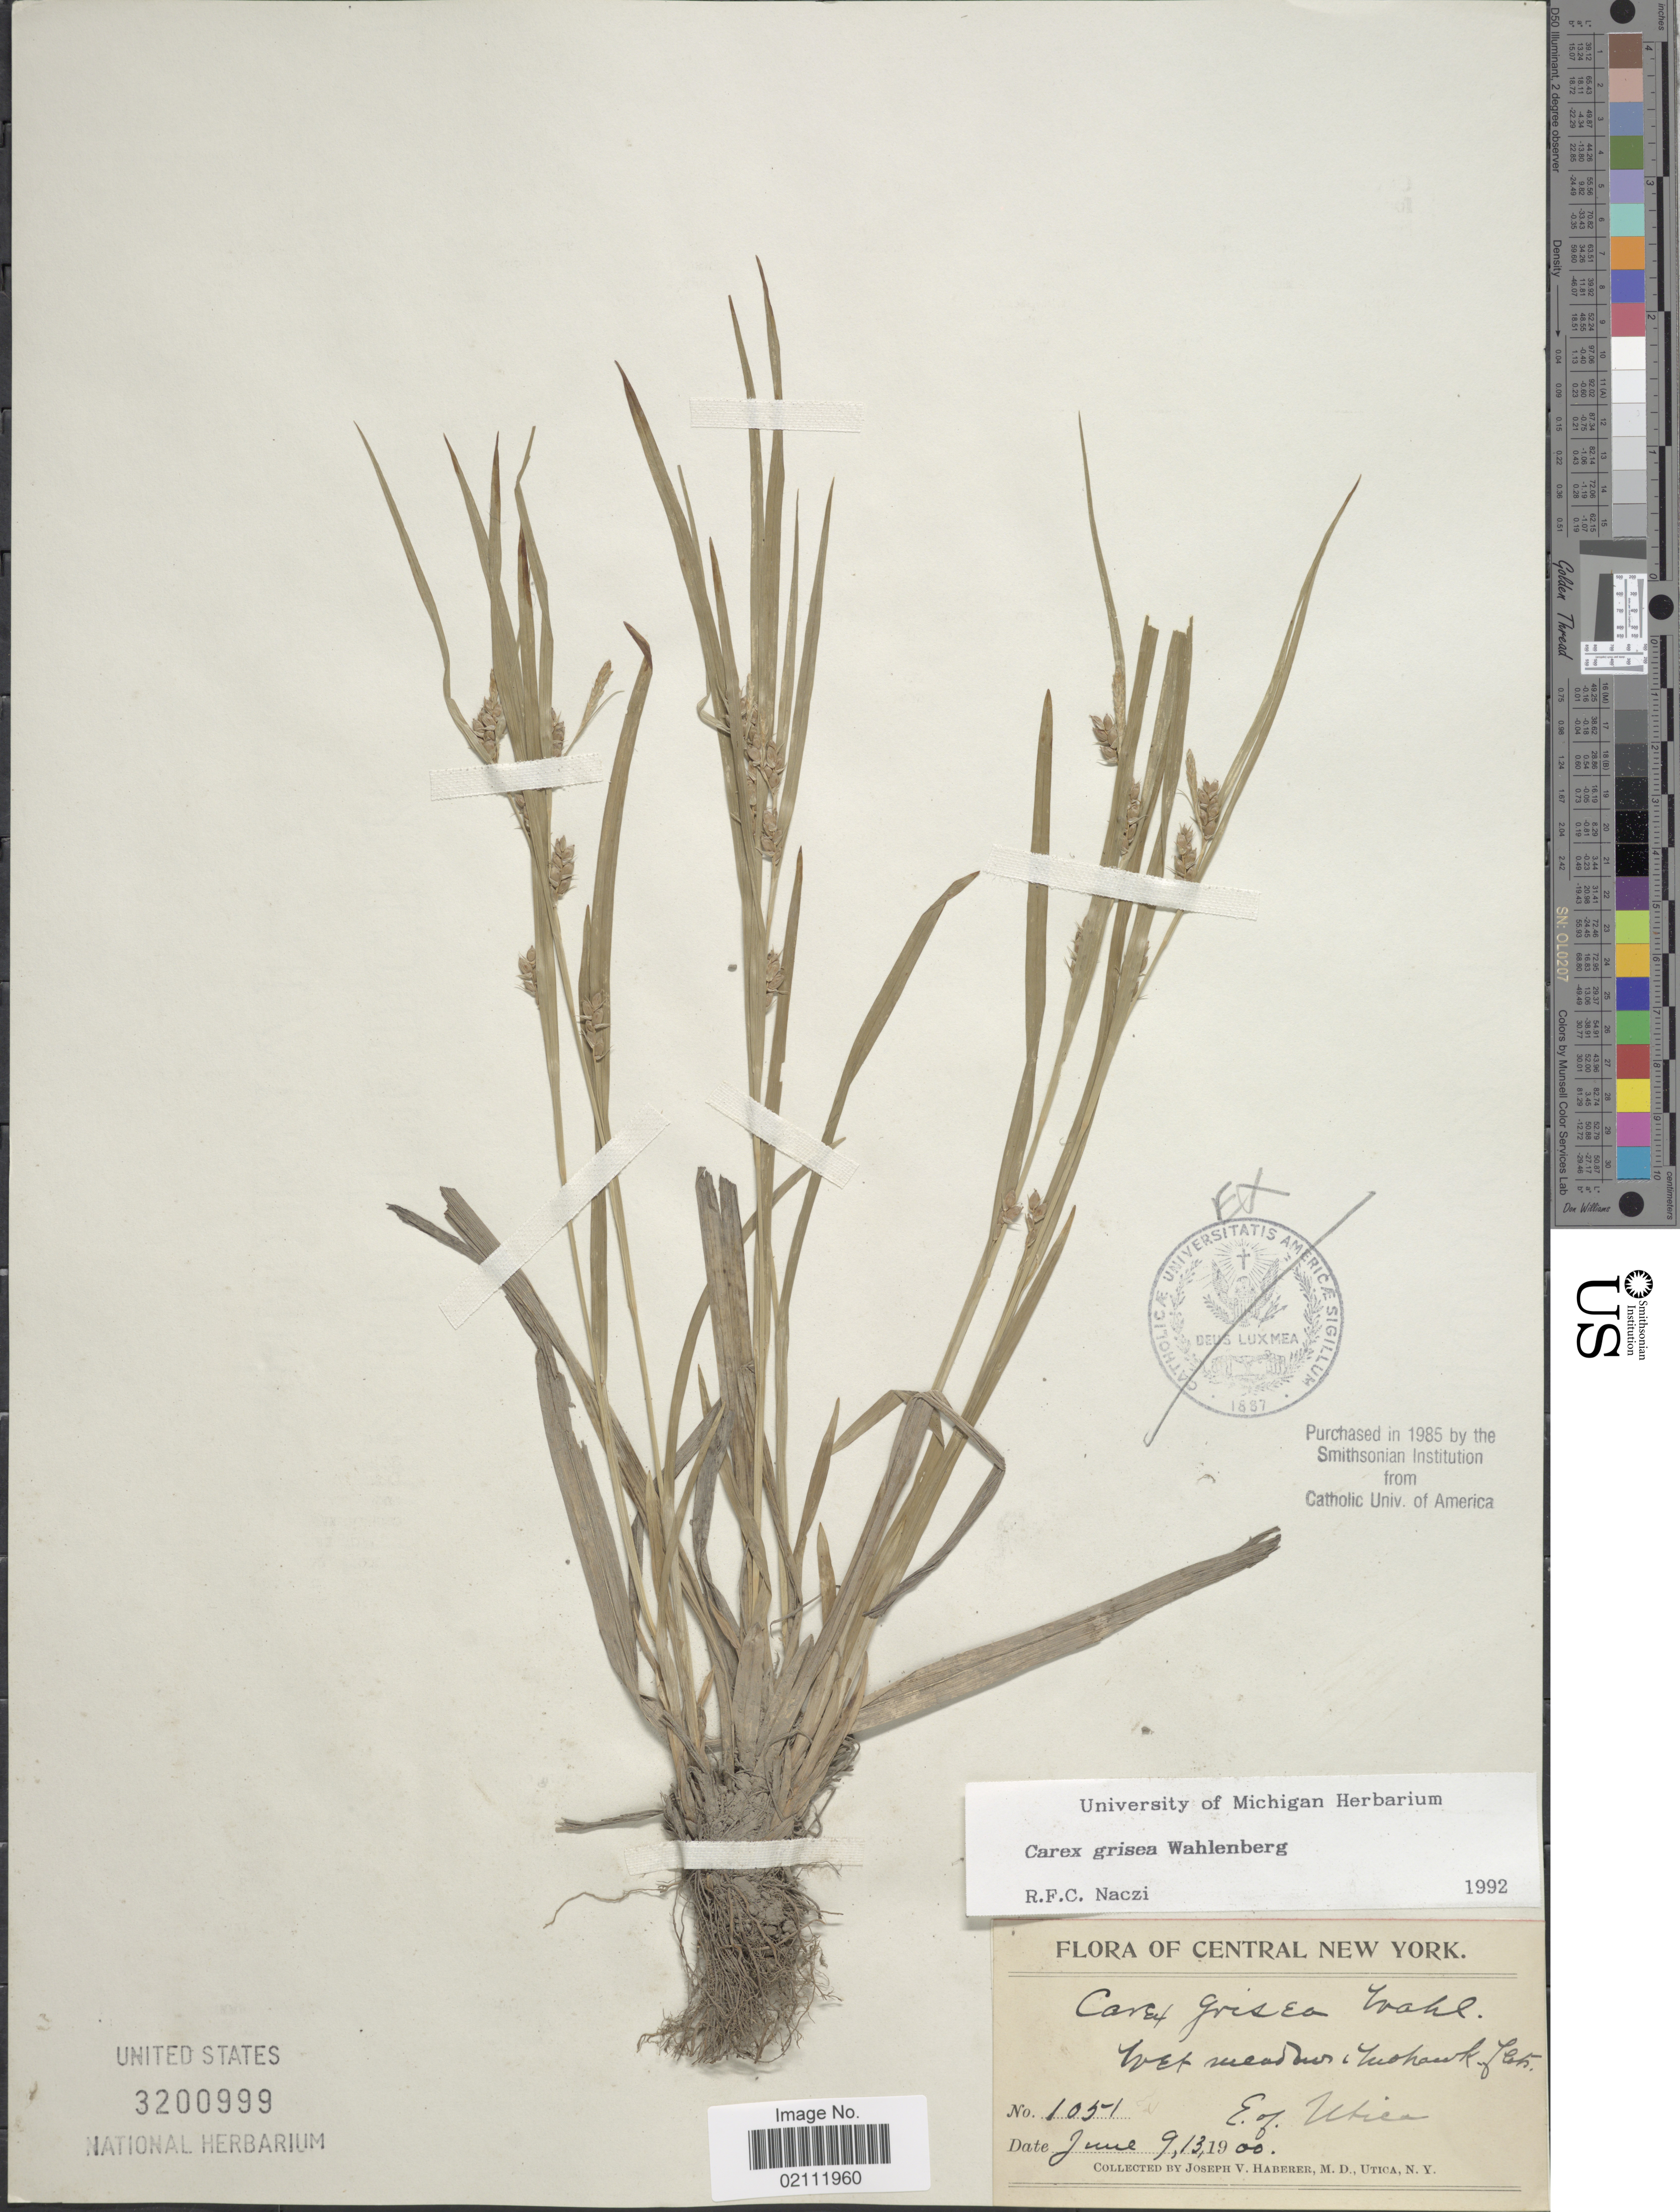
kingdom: Plantae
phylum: Tracheophyta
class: Liliopsida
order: Poales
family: Cyperaceae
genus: Carex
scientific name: Carex grisea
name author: Wahlenb.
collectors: J. V. Haberer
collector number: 1051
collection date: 1900-06-09/1900-06-13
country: United States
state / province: New York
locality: Central New York, Wet Meadows, Mohawk flats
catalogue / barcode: US 3200999